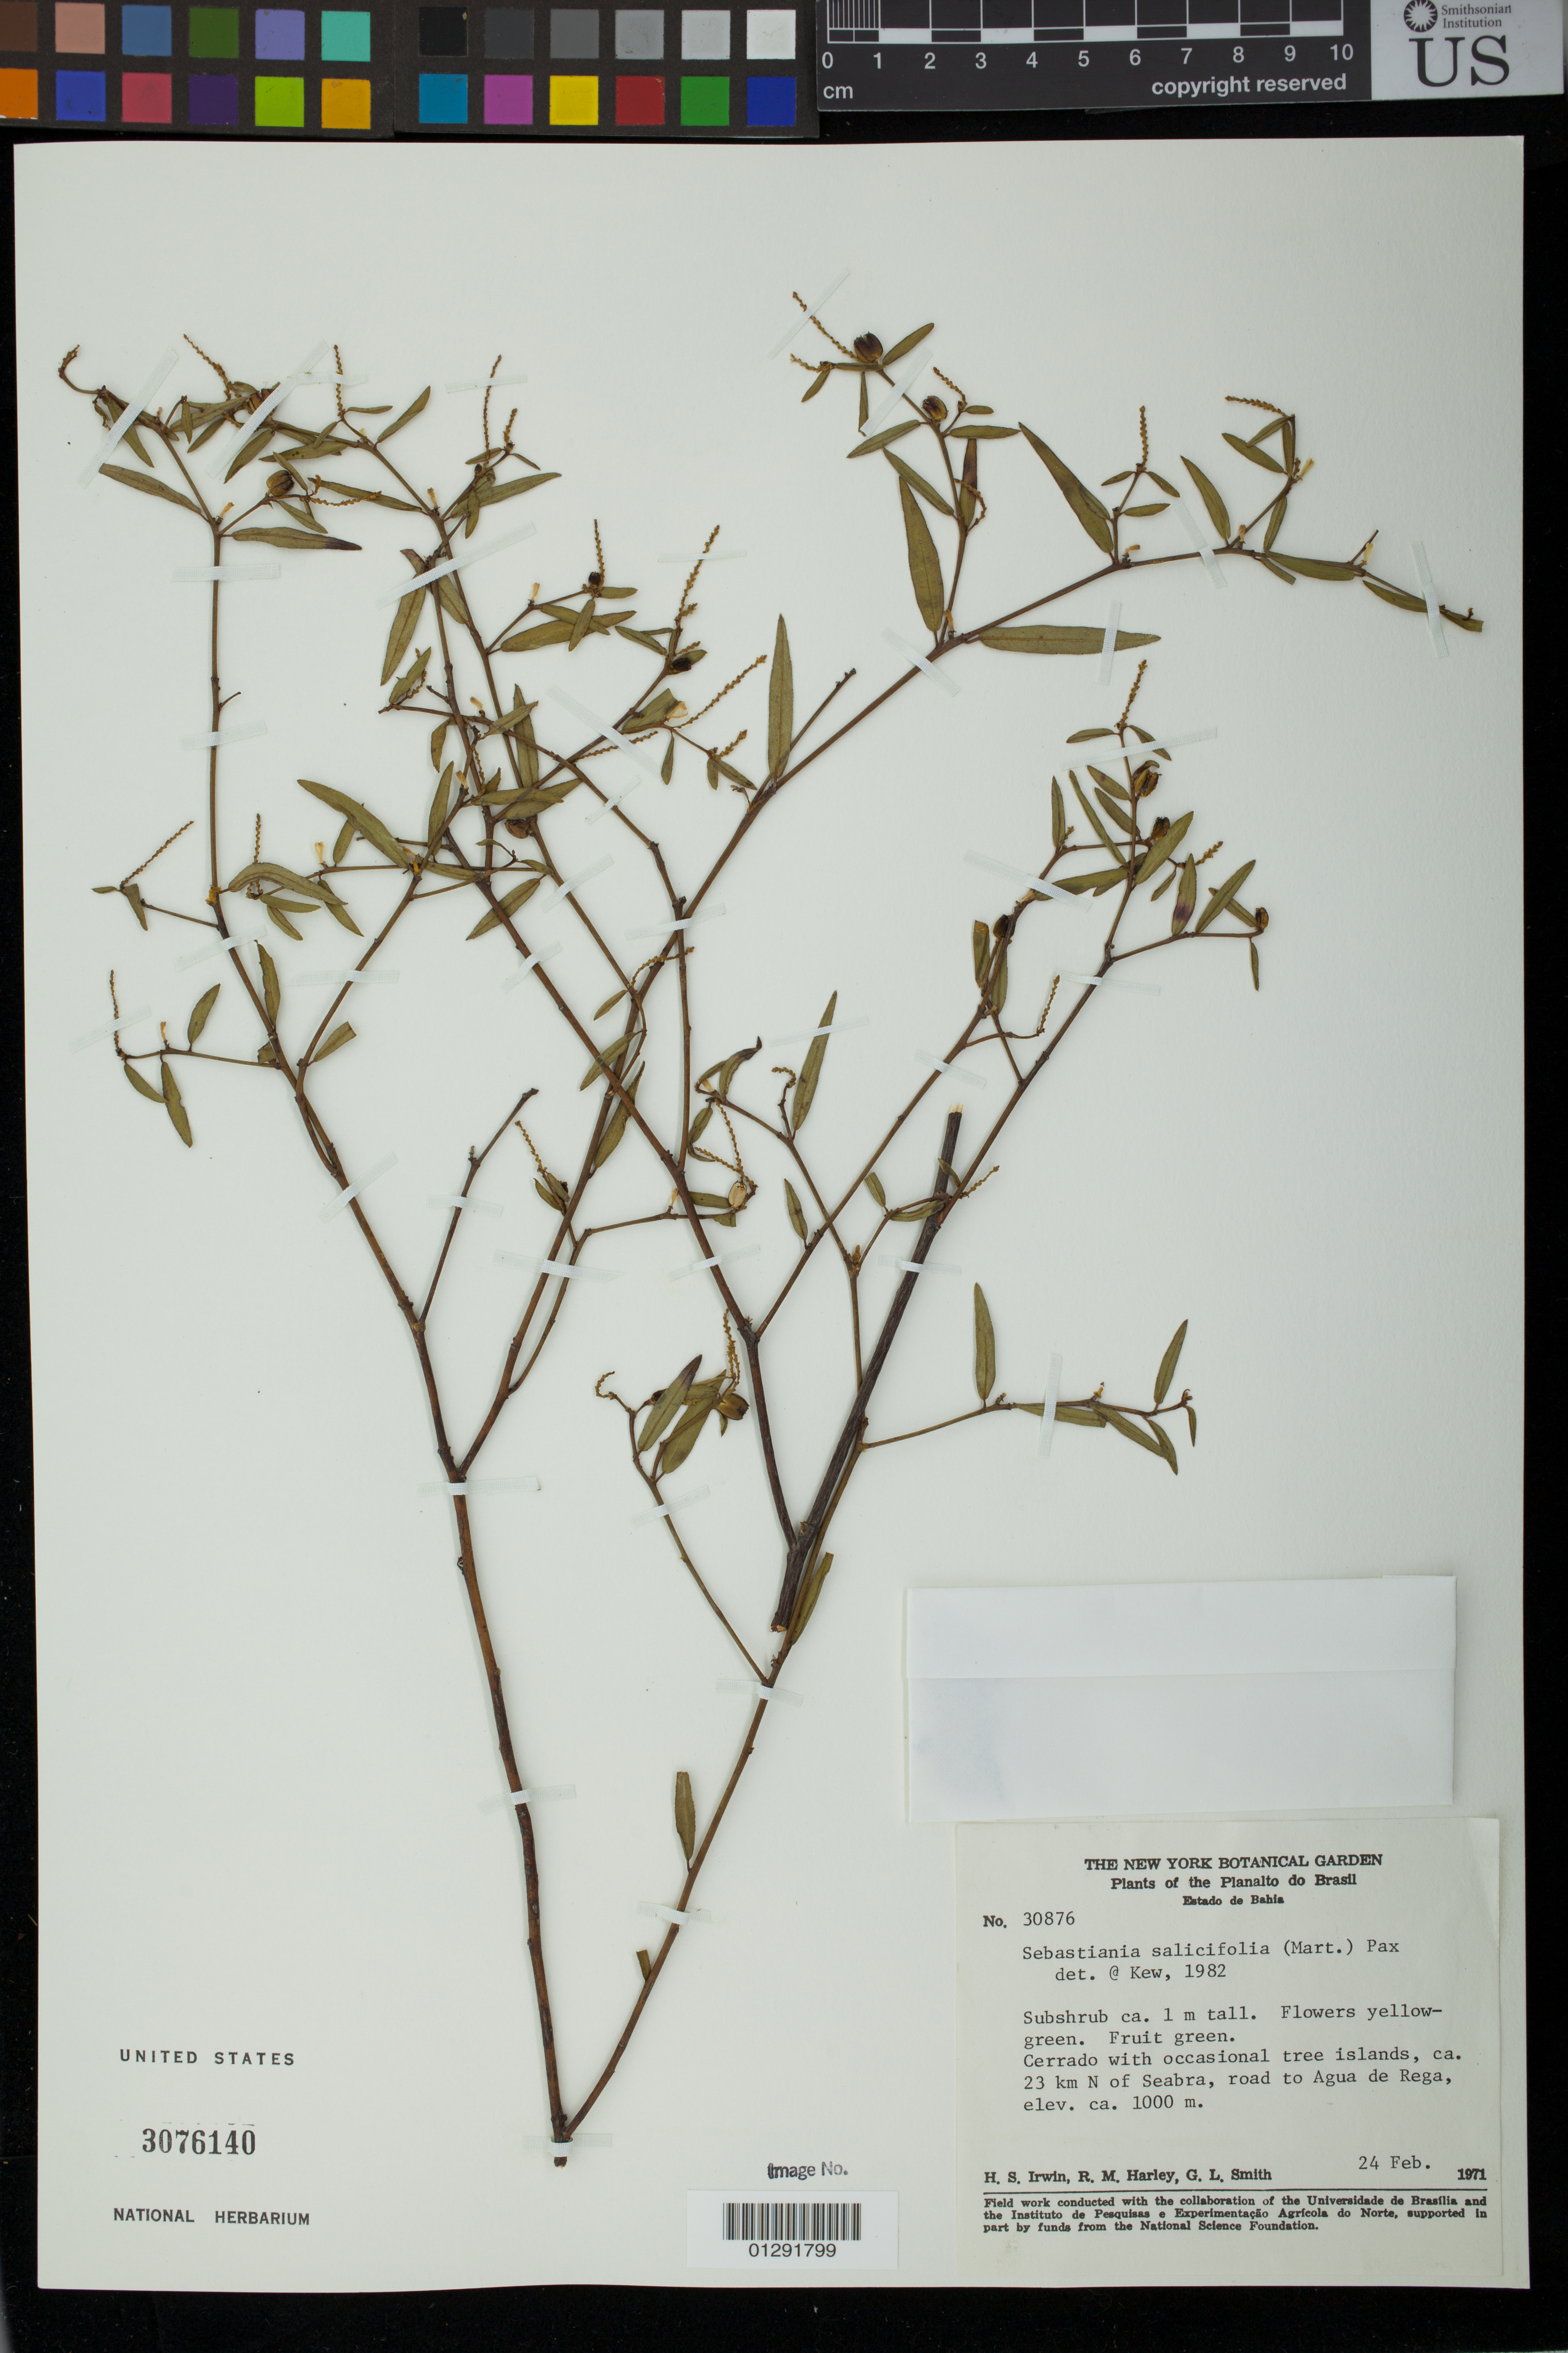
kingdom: Plantae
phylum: Tracheophyta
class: Magnoliopsida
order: Malpighiales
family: Euphorbiaceae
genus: Sebastiania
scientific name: Sebastiania salicifolia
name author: (Mart.) Pax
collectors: H. Irwin, R. M. Harley & G. L. Smith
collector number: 30876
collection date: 1971-02-24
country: Brazil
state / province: Bahia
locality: Cerrado with occasional tree islands, ca. 23 km. N. of Seabra, road to Agua de Rega.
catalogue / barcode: US 3076140